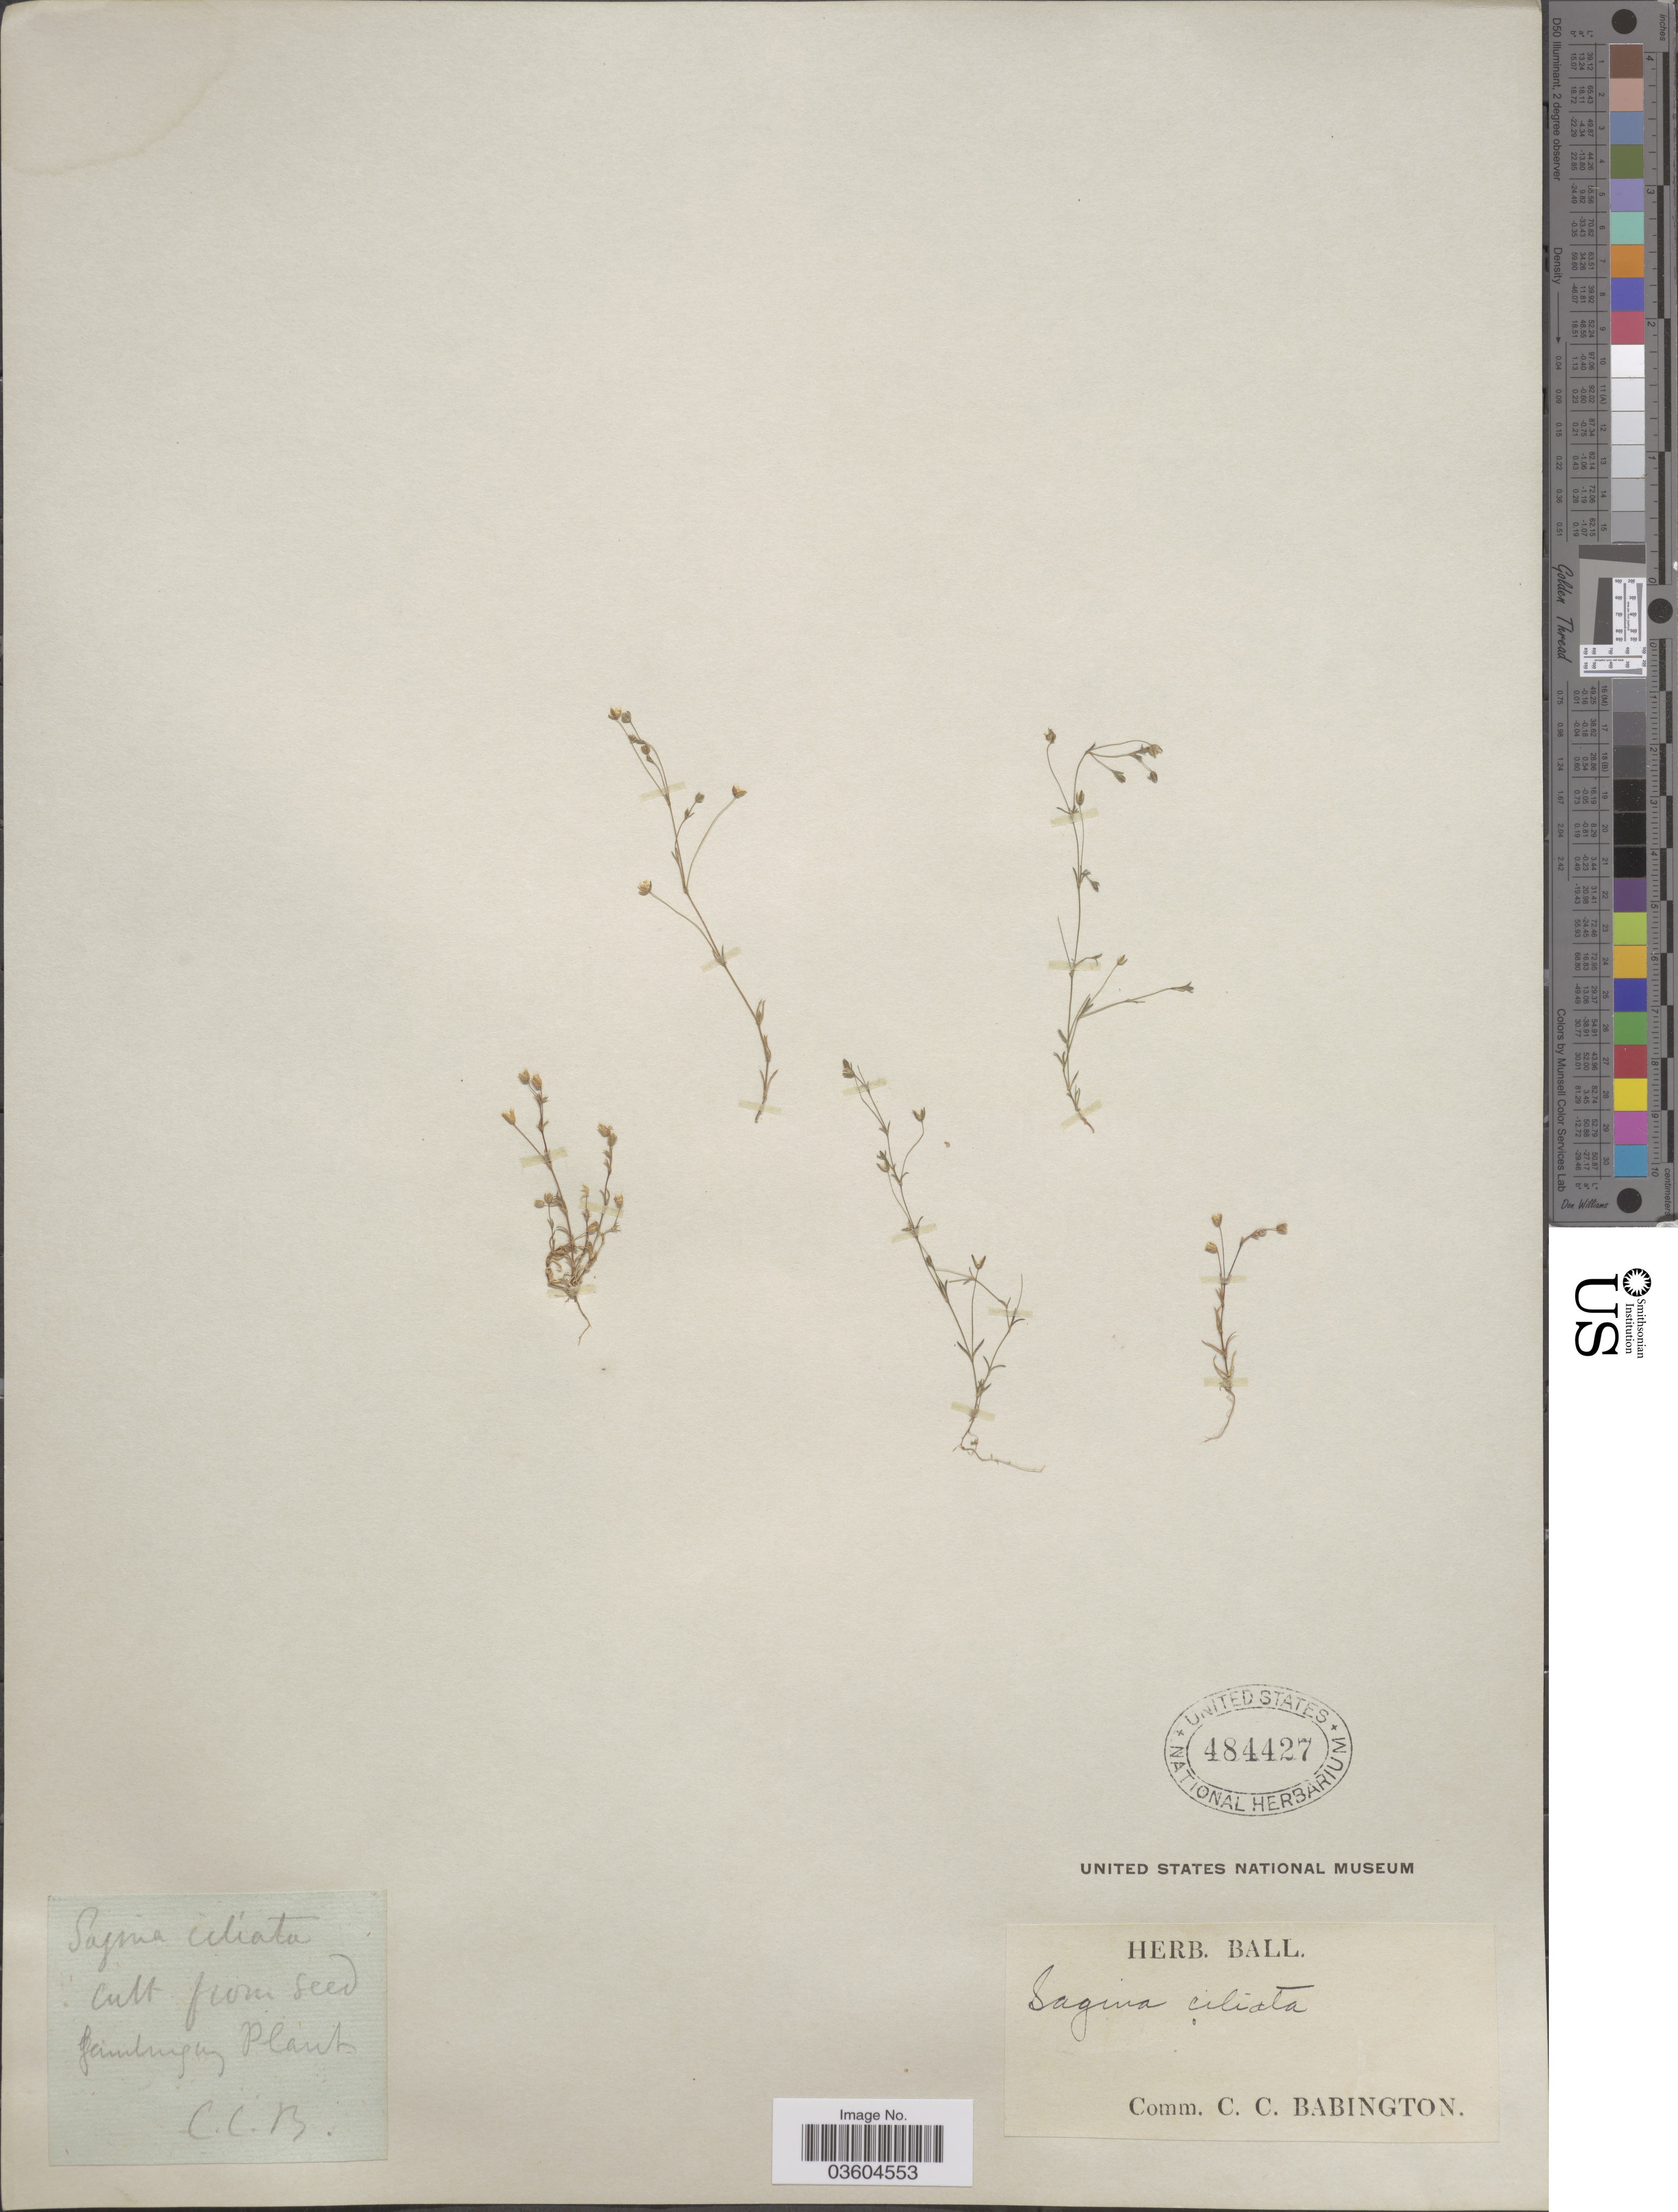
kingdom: Plantae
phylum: Tracheophyta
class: Magnoliopsida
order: Caryophyllales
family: Caryophyllaceae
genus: Sagina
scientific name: Sagina ciliata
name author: Fr. a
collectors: C. Babington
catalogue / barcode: US 484427